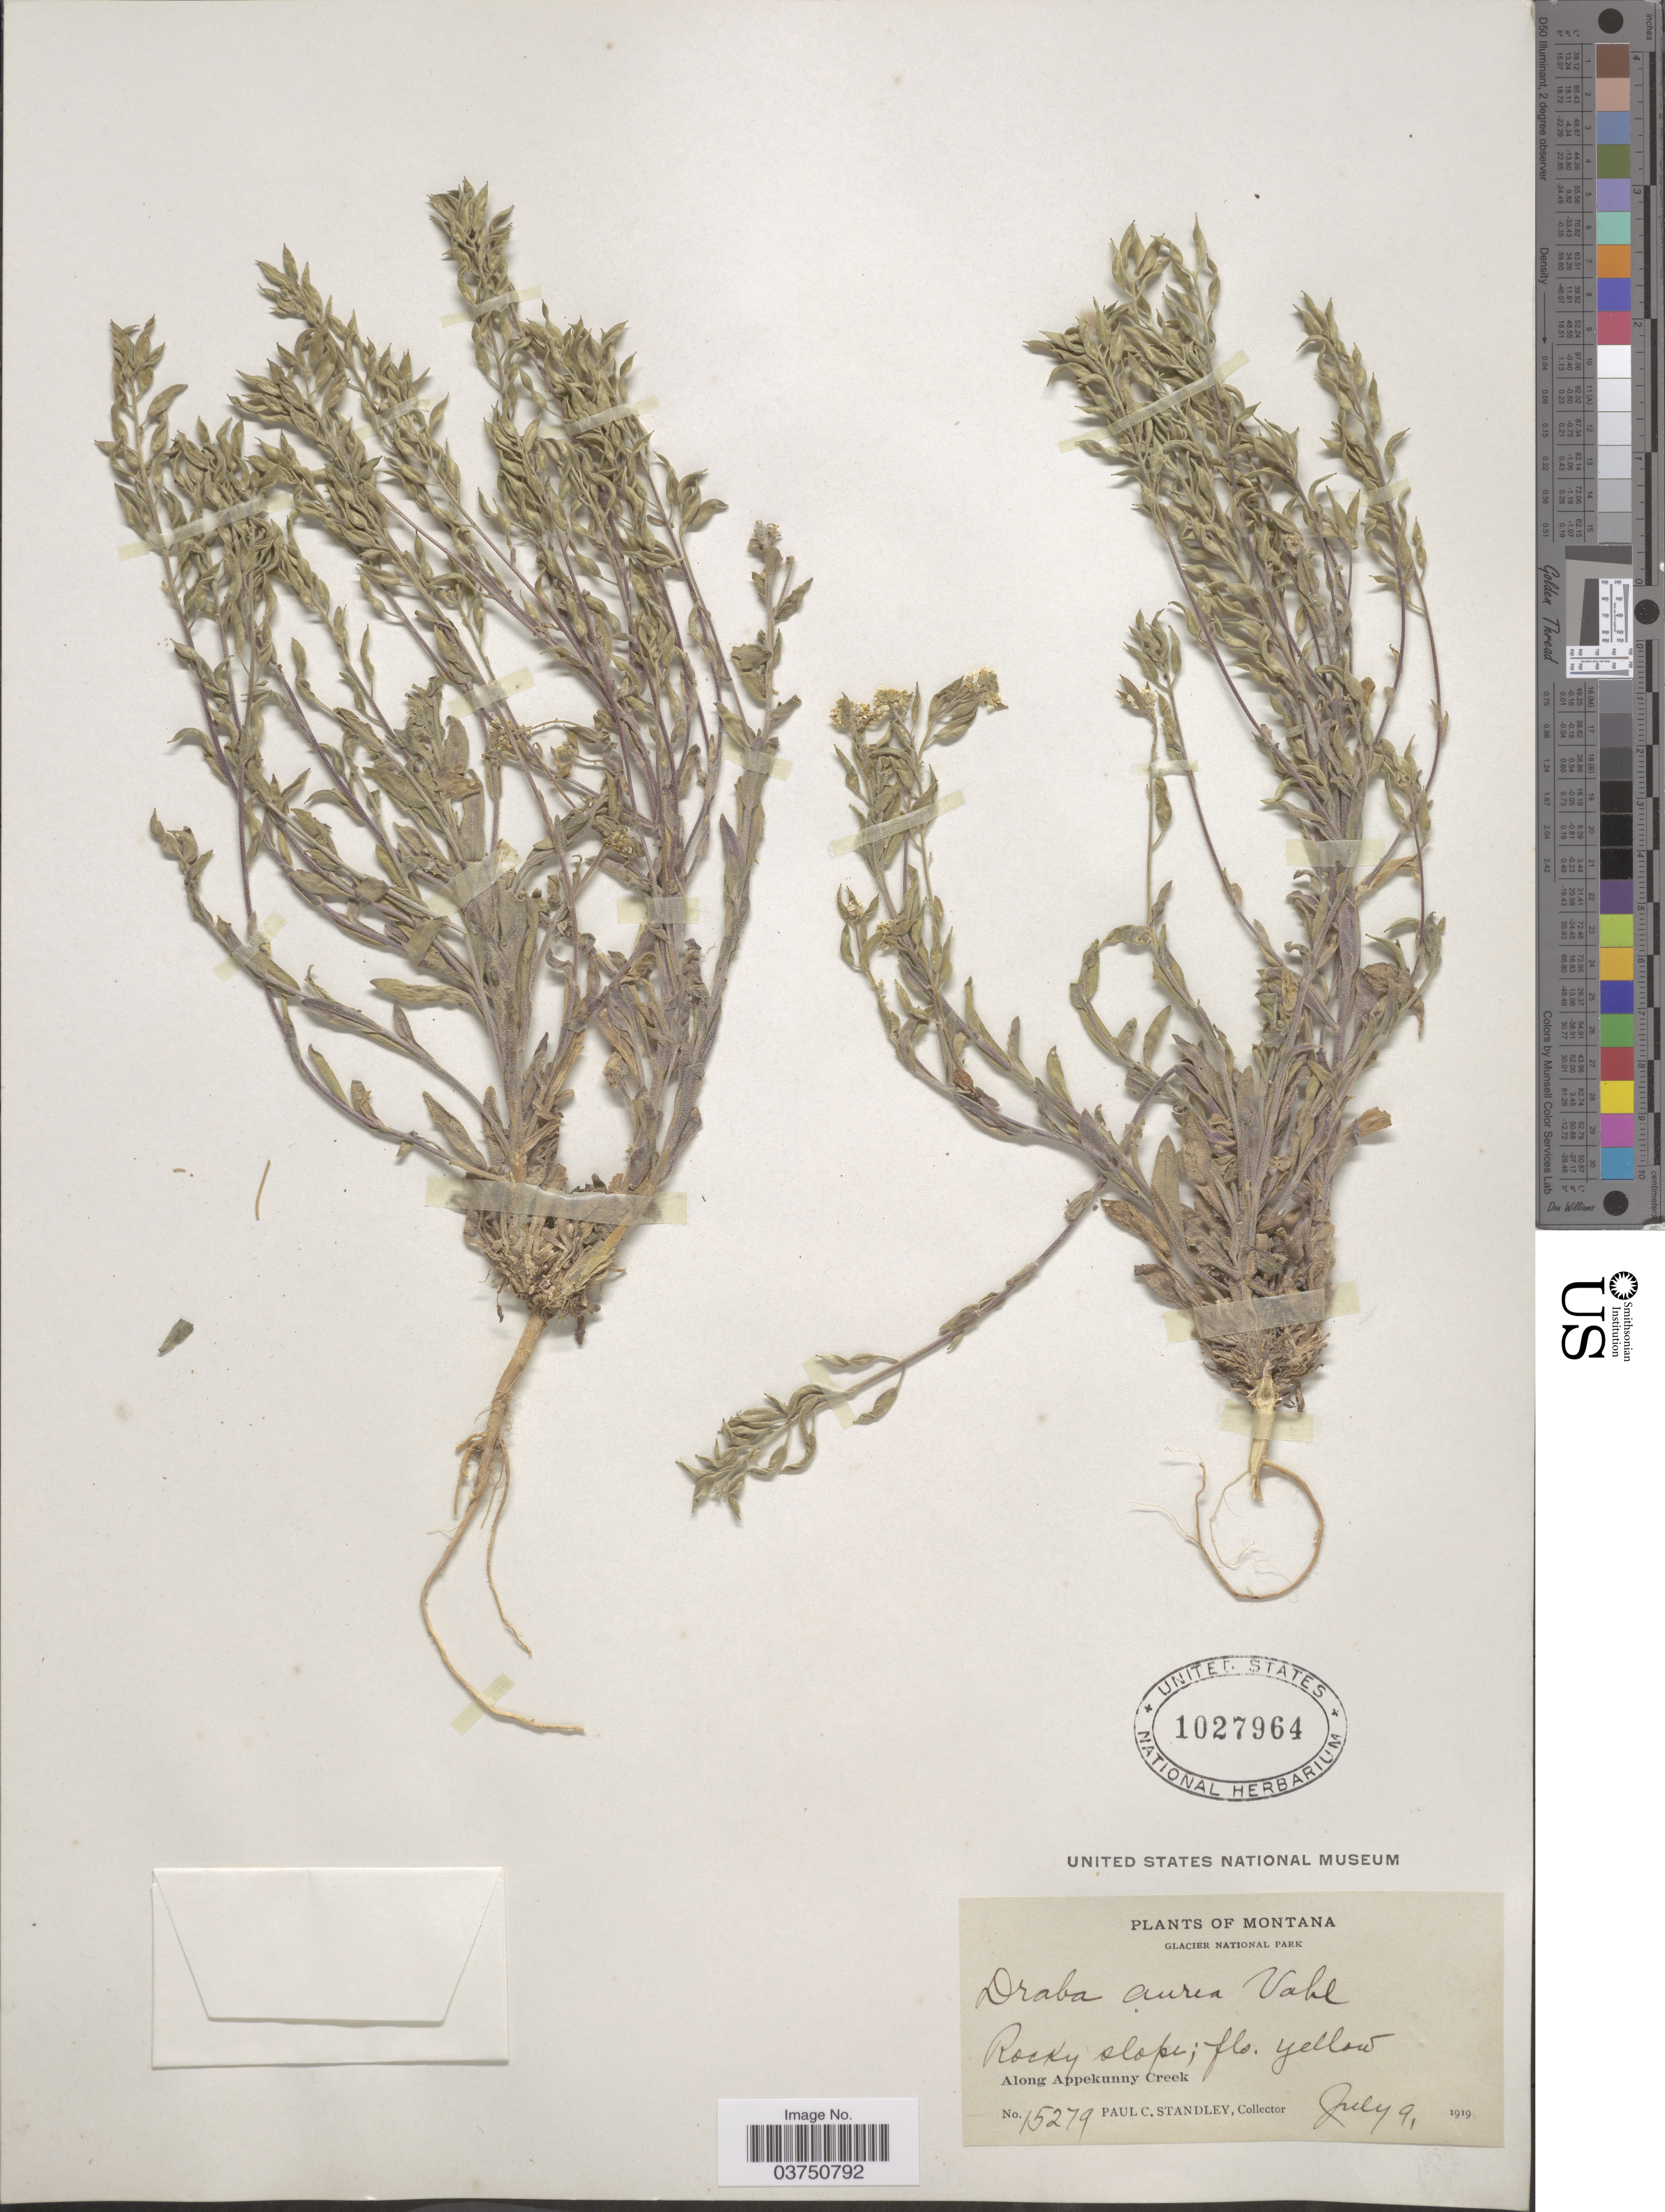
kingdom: Plantae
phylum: Tracheophyta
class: Magnoliopsida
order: Brassicales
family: Brassicaceae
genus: Draba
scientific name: Draba aurea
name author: Vahl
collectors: P. C. Standley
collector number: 15279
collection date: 1919-07-09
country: United States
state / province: Montana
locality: Glacier National Park. Rocky slope; Along Appekunny Creek.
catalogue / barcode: US 1027964